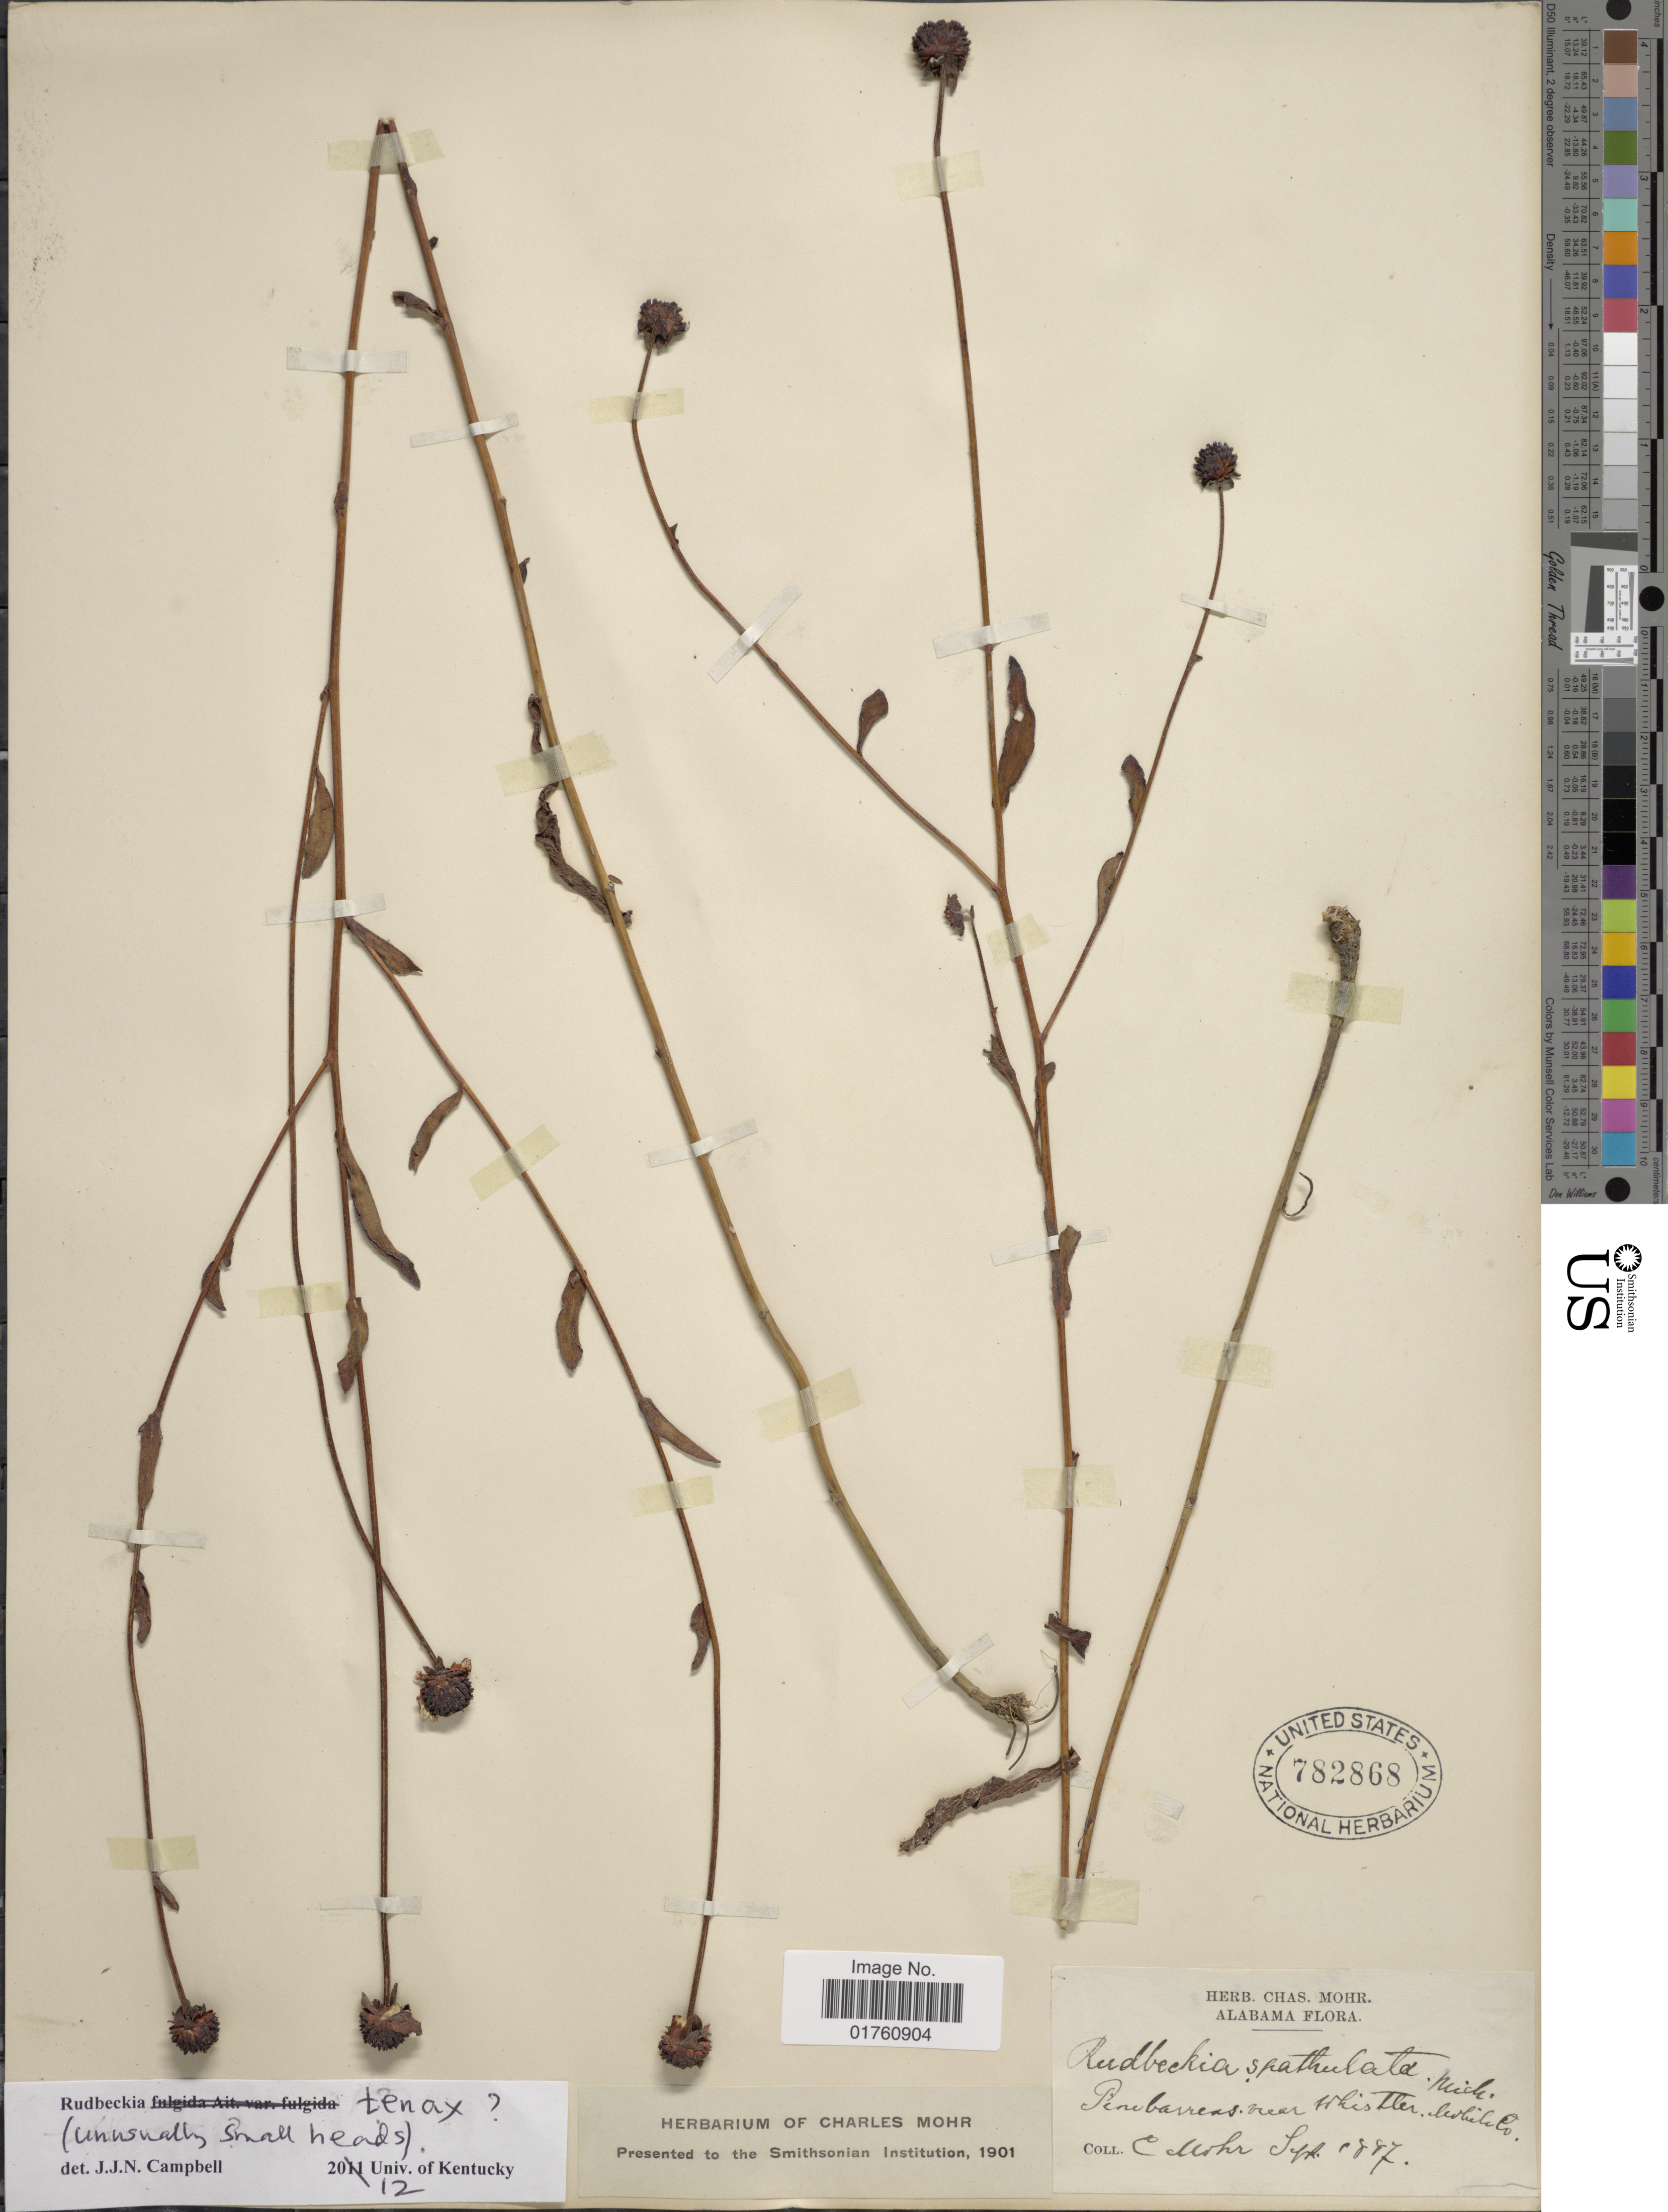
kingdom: Plantae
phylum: Tracheophyta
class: Magnoliopsida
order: Asterales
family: Asteraceae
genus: Rudbeckia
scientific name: Rudbeckia tenax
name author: C.L. Boynton & Beadle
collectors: C. T. Mohr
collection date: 1887-09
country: United States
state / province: Alabama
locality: Pine barrens near Whistler, Mobile Co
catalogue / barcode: US 782868